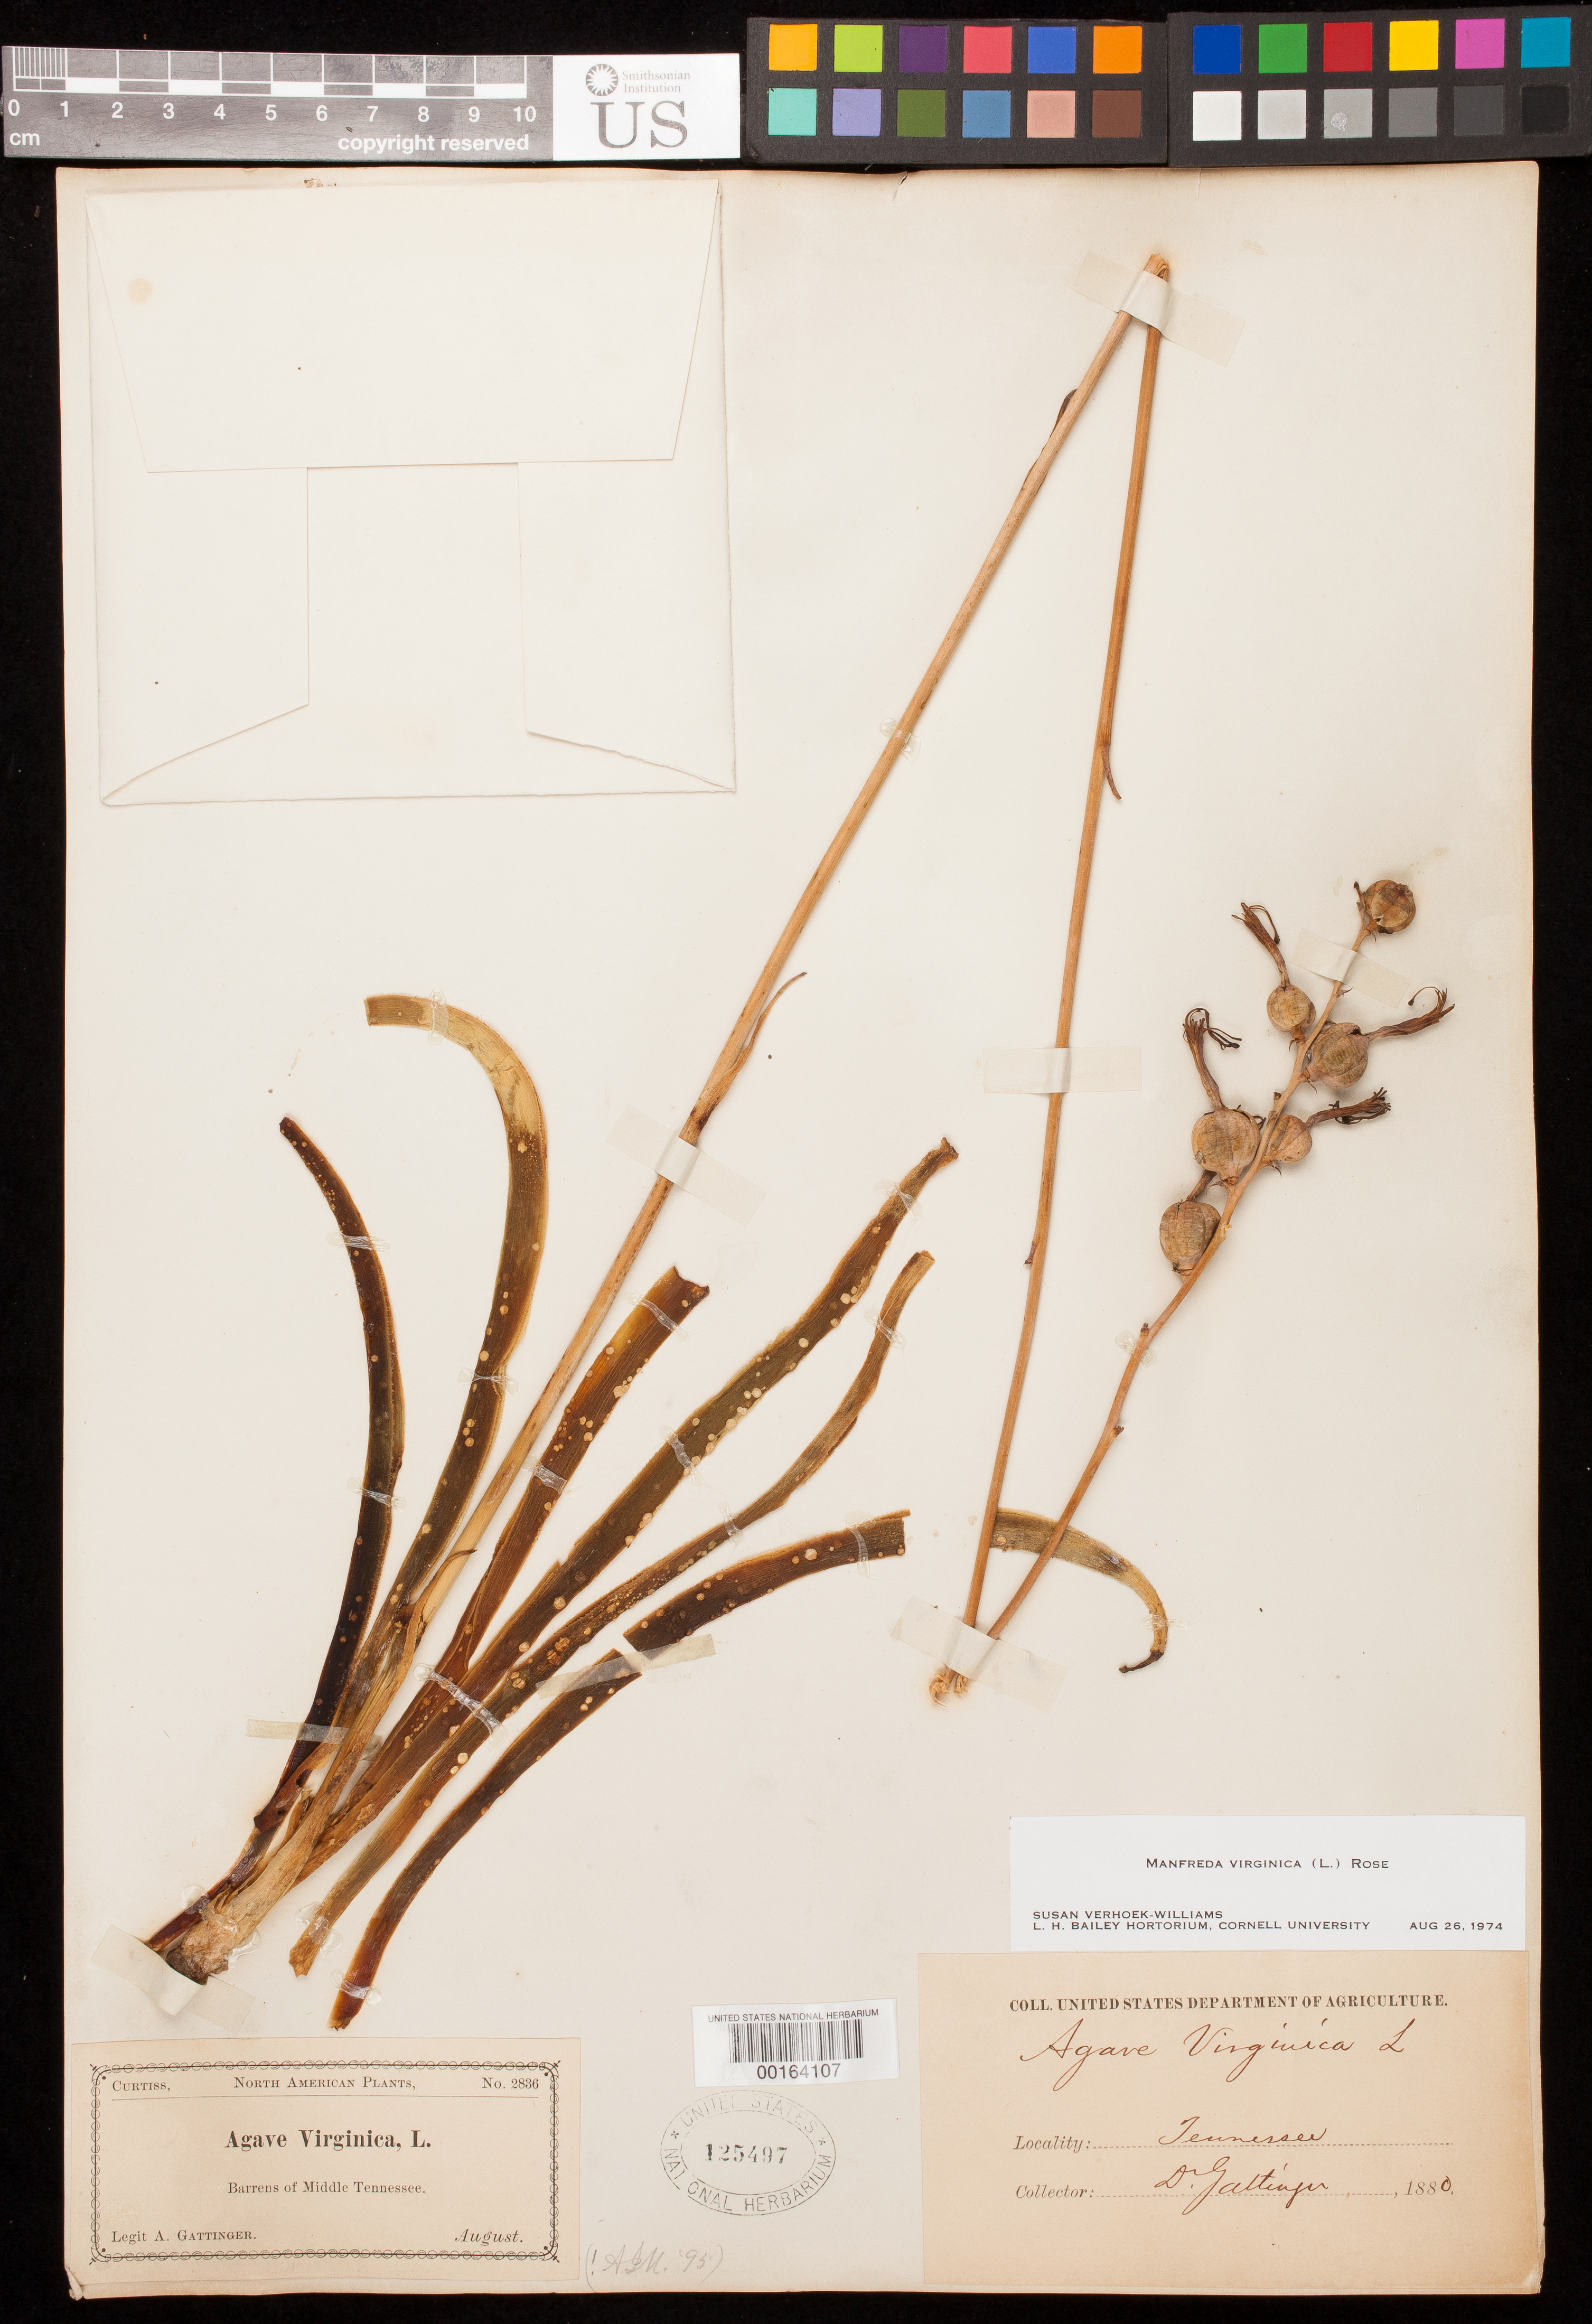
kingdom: Plantae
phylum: Tracheophyta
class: Liliopsida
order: Asparagales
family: Asparagaceae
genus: Manfreda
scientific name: Manfreda virginica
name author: (L.) Salisb. ex Rose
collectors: A. Gattinger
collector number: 2836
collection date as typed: Aug 1880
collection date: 1880-08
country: United States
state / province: Tennessee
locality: Barrens of middle tennessee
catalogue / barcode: US 125497